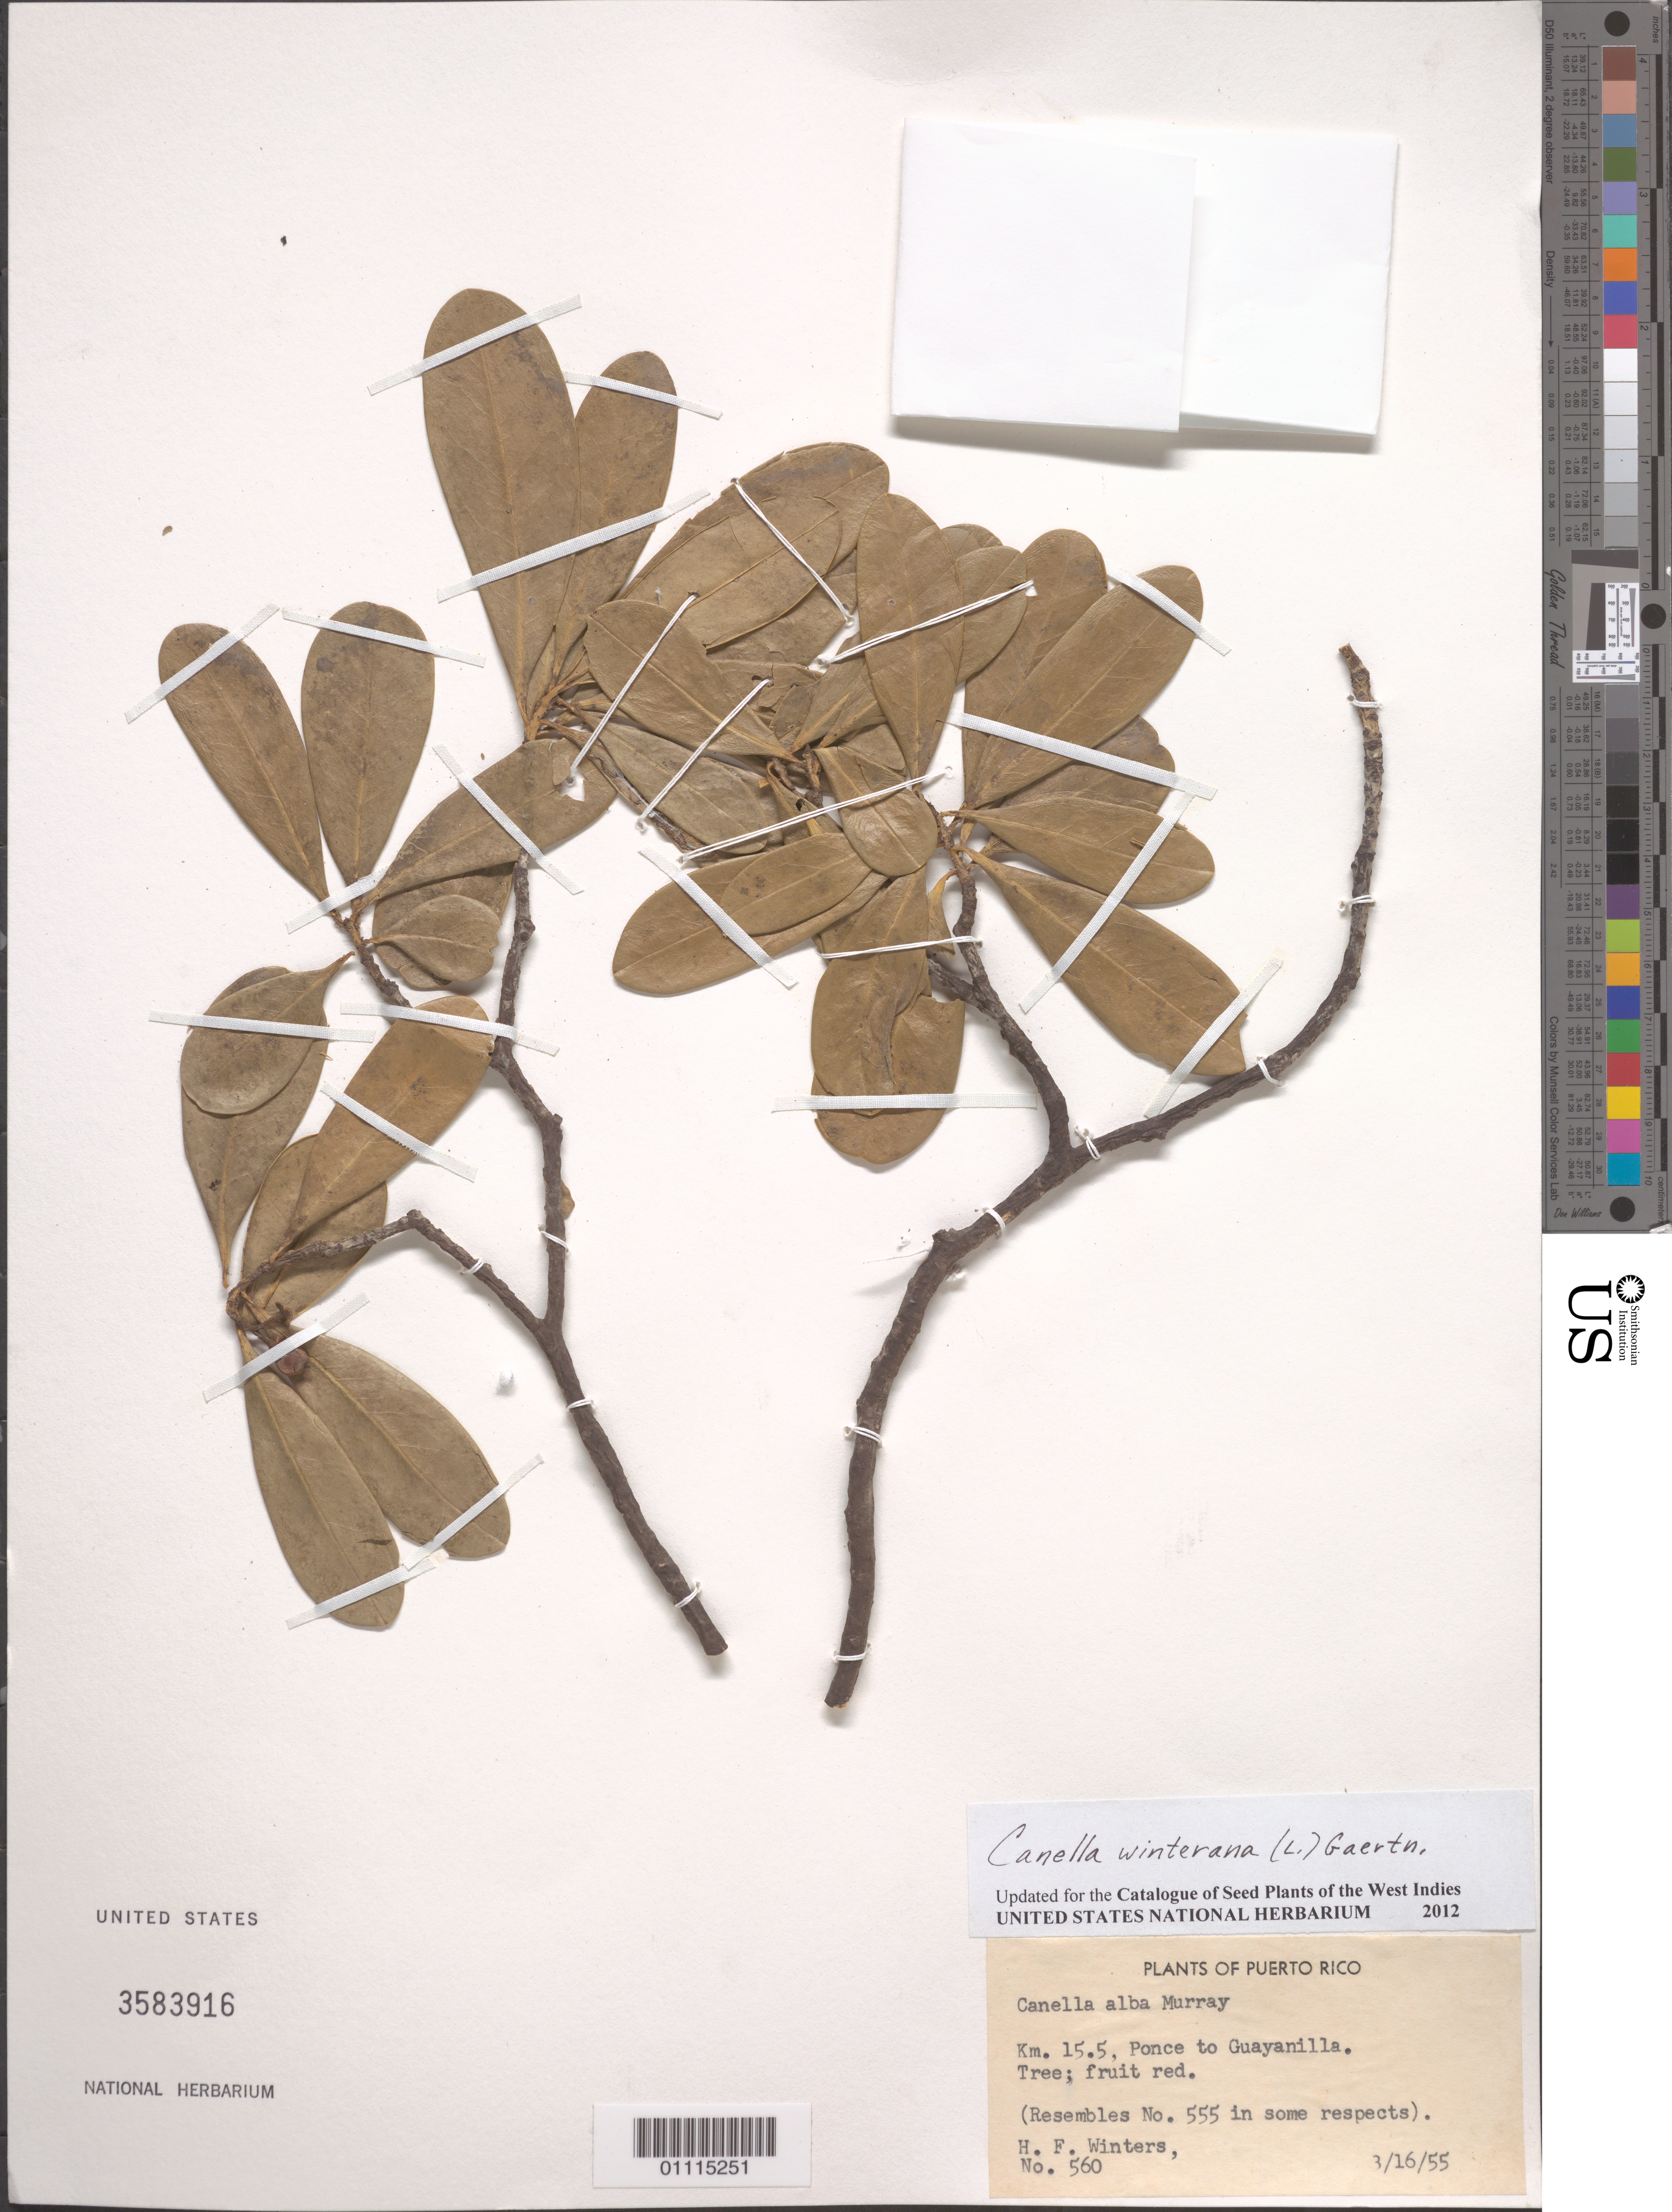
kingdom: Plantae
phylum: Tracheophyta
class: Magnoliopsida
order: Canellales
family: Canellaceae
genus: Canella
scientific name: Canella winterana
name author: (L.) Gaertn.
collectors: H. Winters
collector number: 560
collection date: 1955-03-16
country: Puerto Rico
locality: Ponce-Guayanilla road, km 15.5.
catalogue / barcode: US 3583916